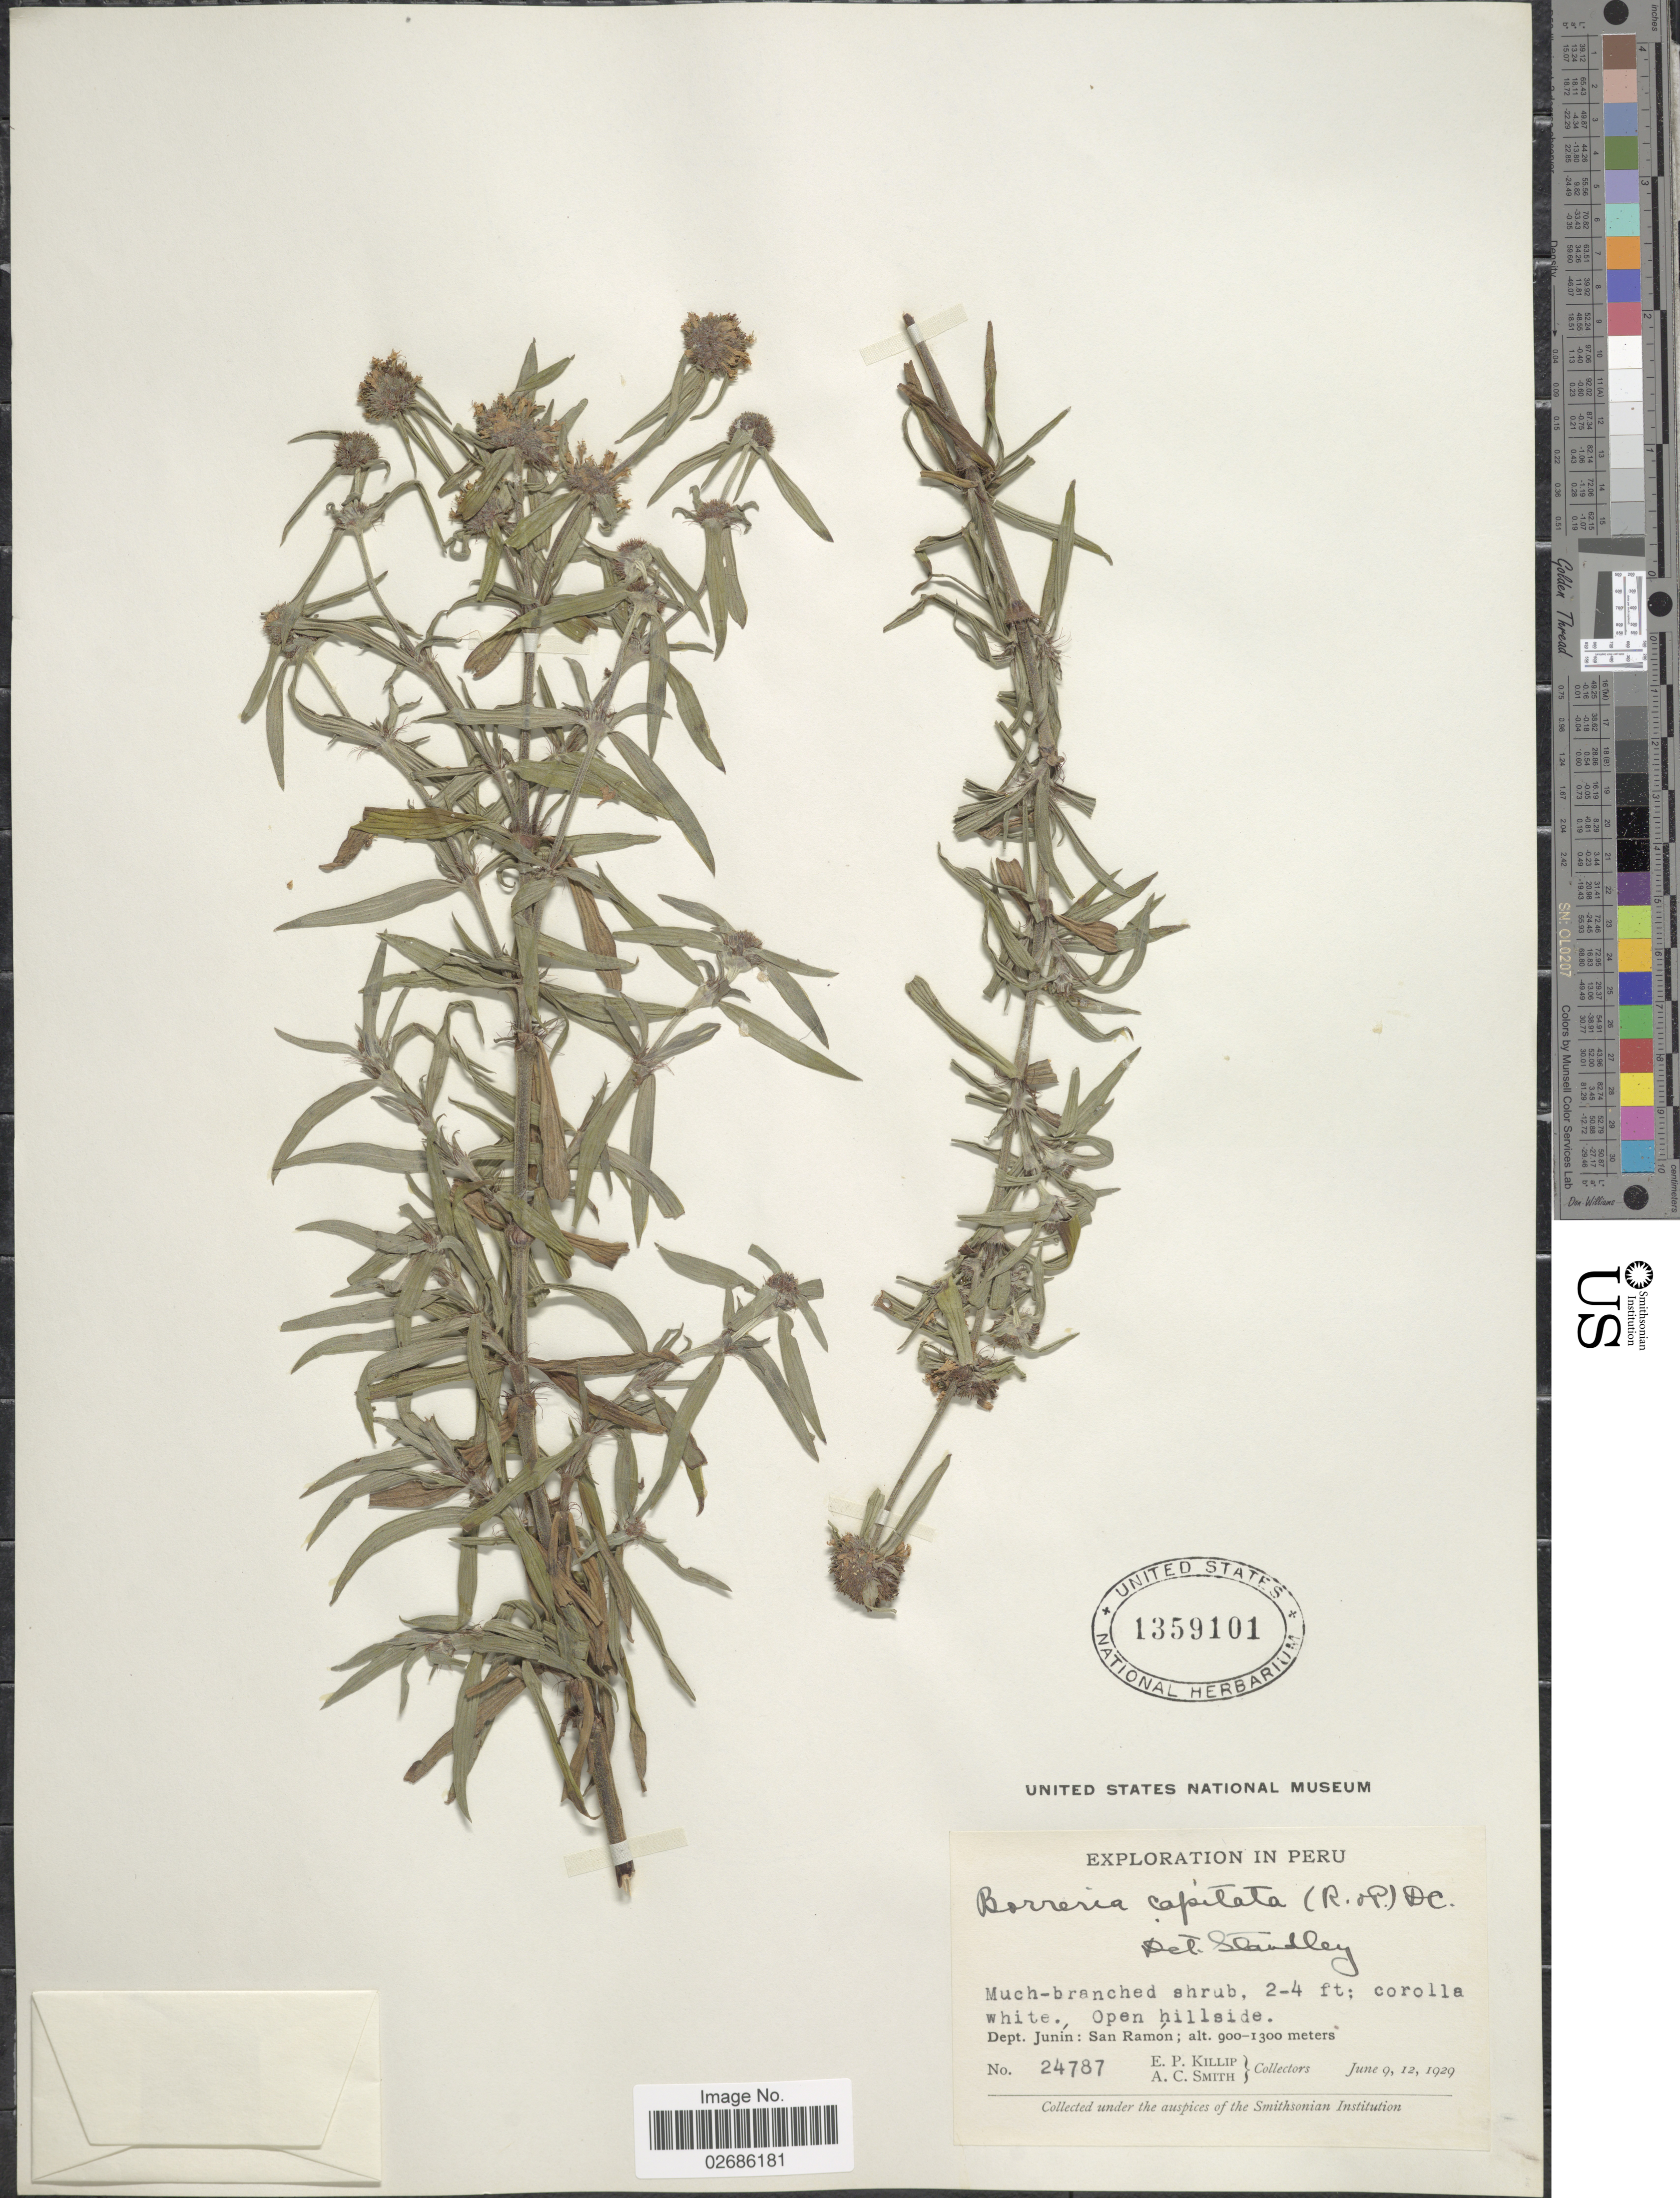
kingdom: Plantae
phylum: Tracheophyta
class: Magnoliopsida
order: Gentianales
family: Rubiaceae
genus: Borreria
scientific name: Borreria capitata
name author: (Ruiz & Pav.) DC.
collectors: E. P. Killip & A. C. Smith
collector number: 24787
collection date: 1929-06-09/1929-06-12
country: Peru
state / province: Junín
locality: Dept. Junín: San Ramón.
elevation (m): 900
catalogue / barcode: US 1359101